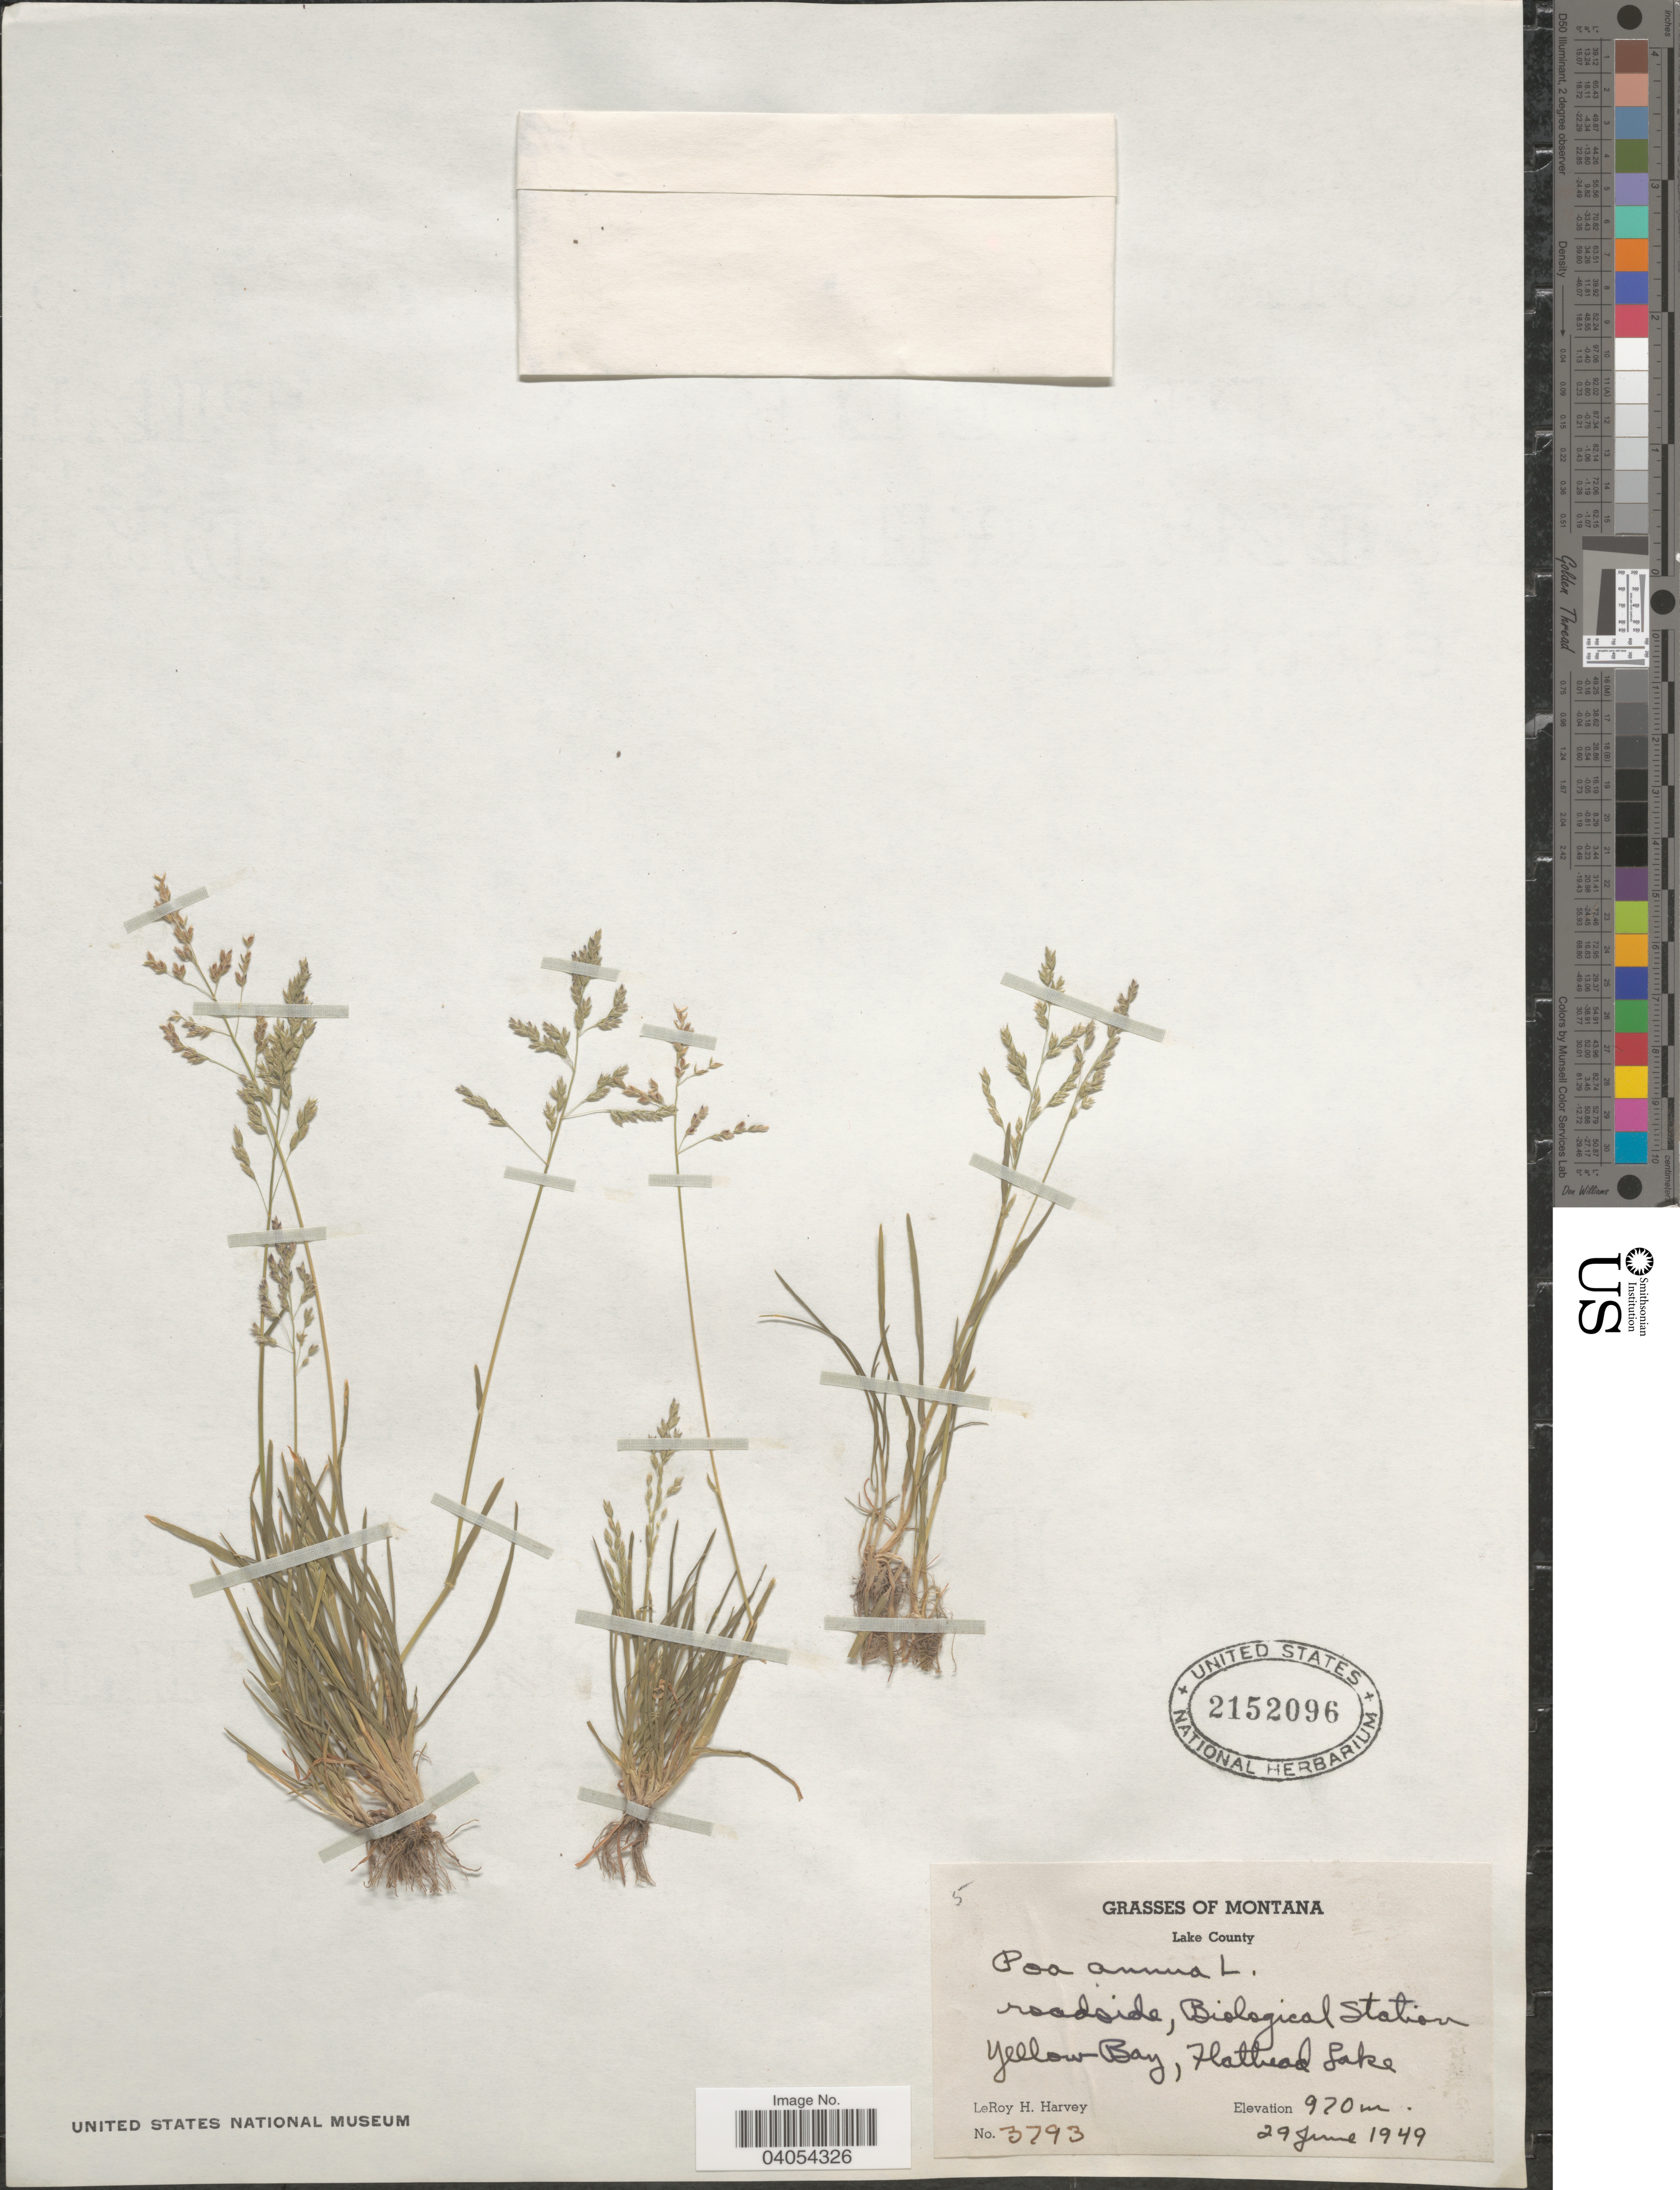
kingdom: Plantae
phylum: Tracheophyta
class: Liliopsida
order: Poales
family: Poaceae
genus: Poa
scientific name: Poa annua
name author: L.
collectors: L. H. Harvey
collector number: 3793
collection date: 1949-06-29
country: United States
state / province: Montana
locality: Lake County. Biological Station. Yellow Bay, Flathead Lake.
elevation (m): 970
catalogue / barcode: US 2152096